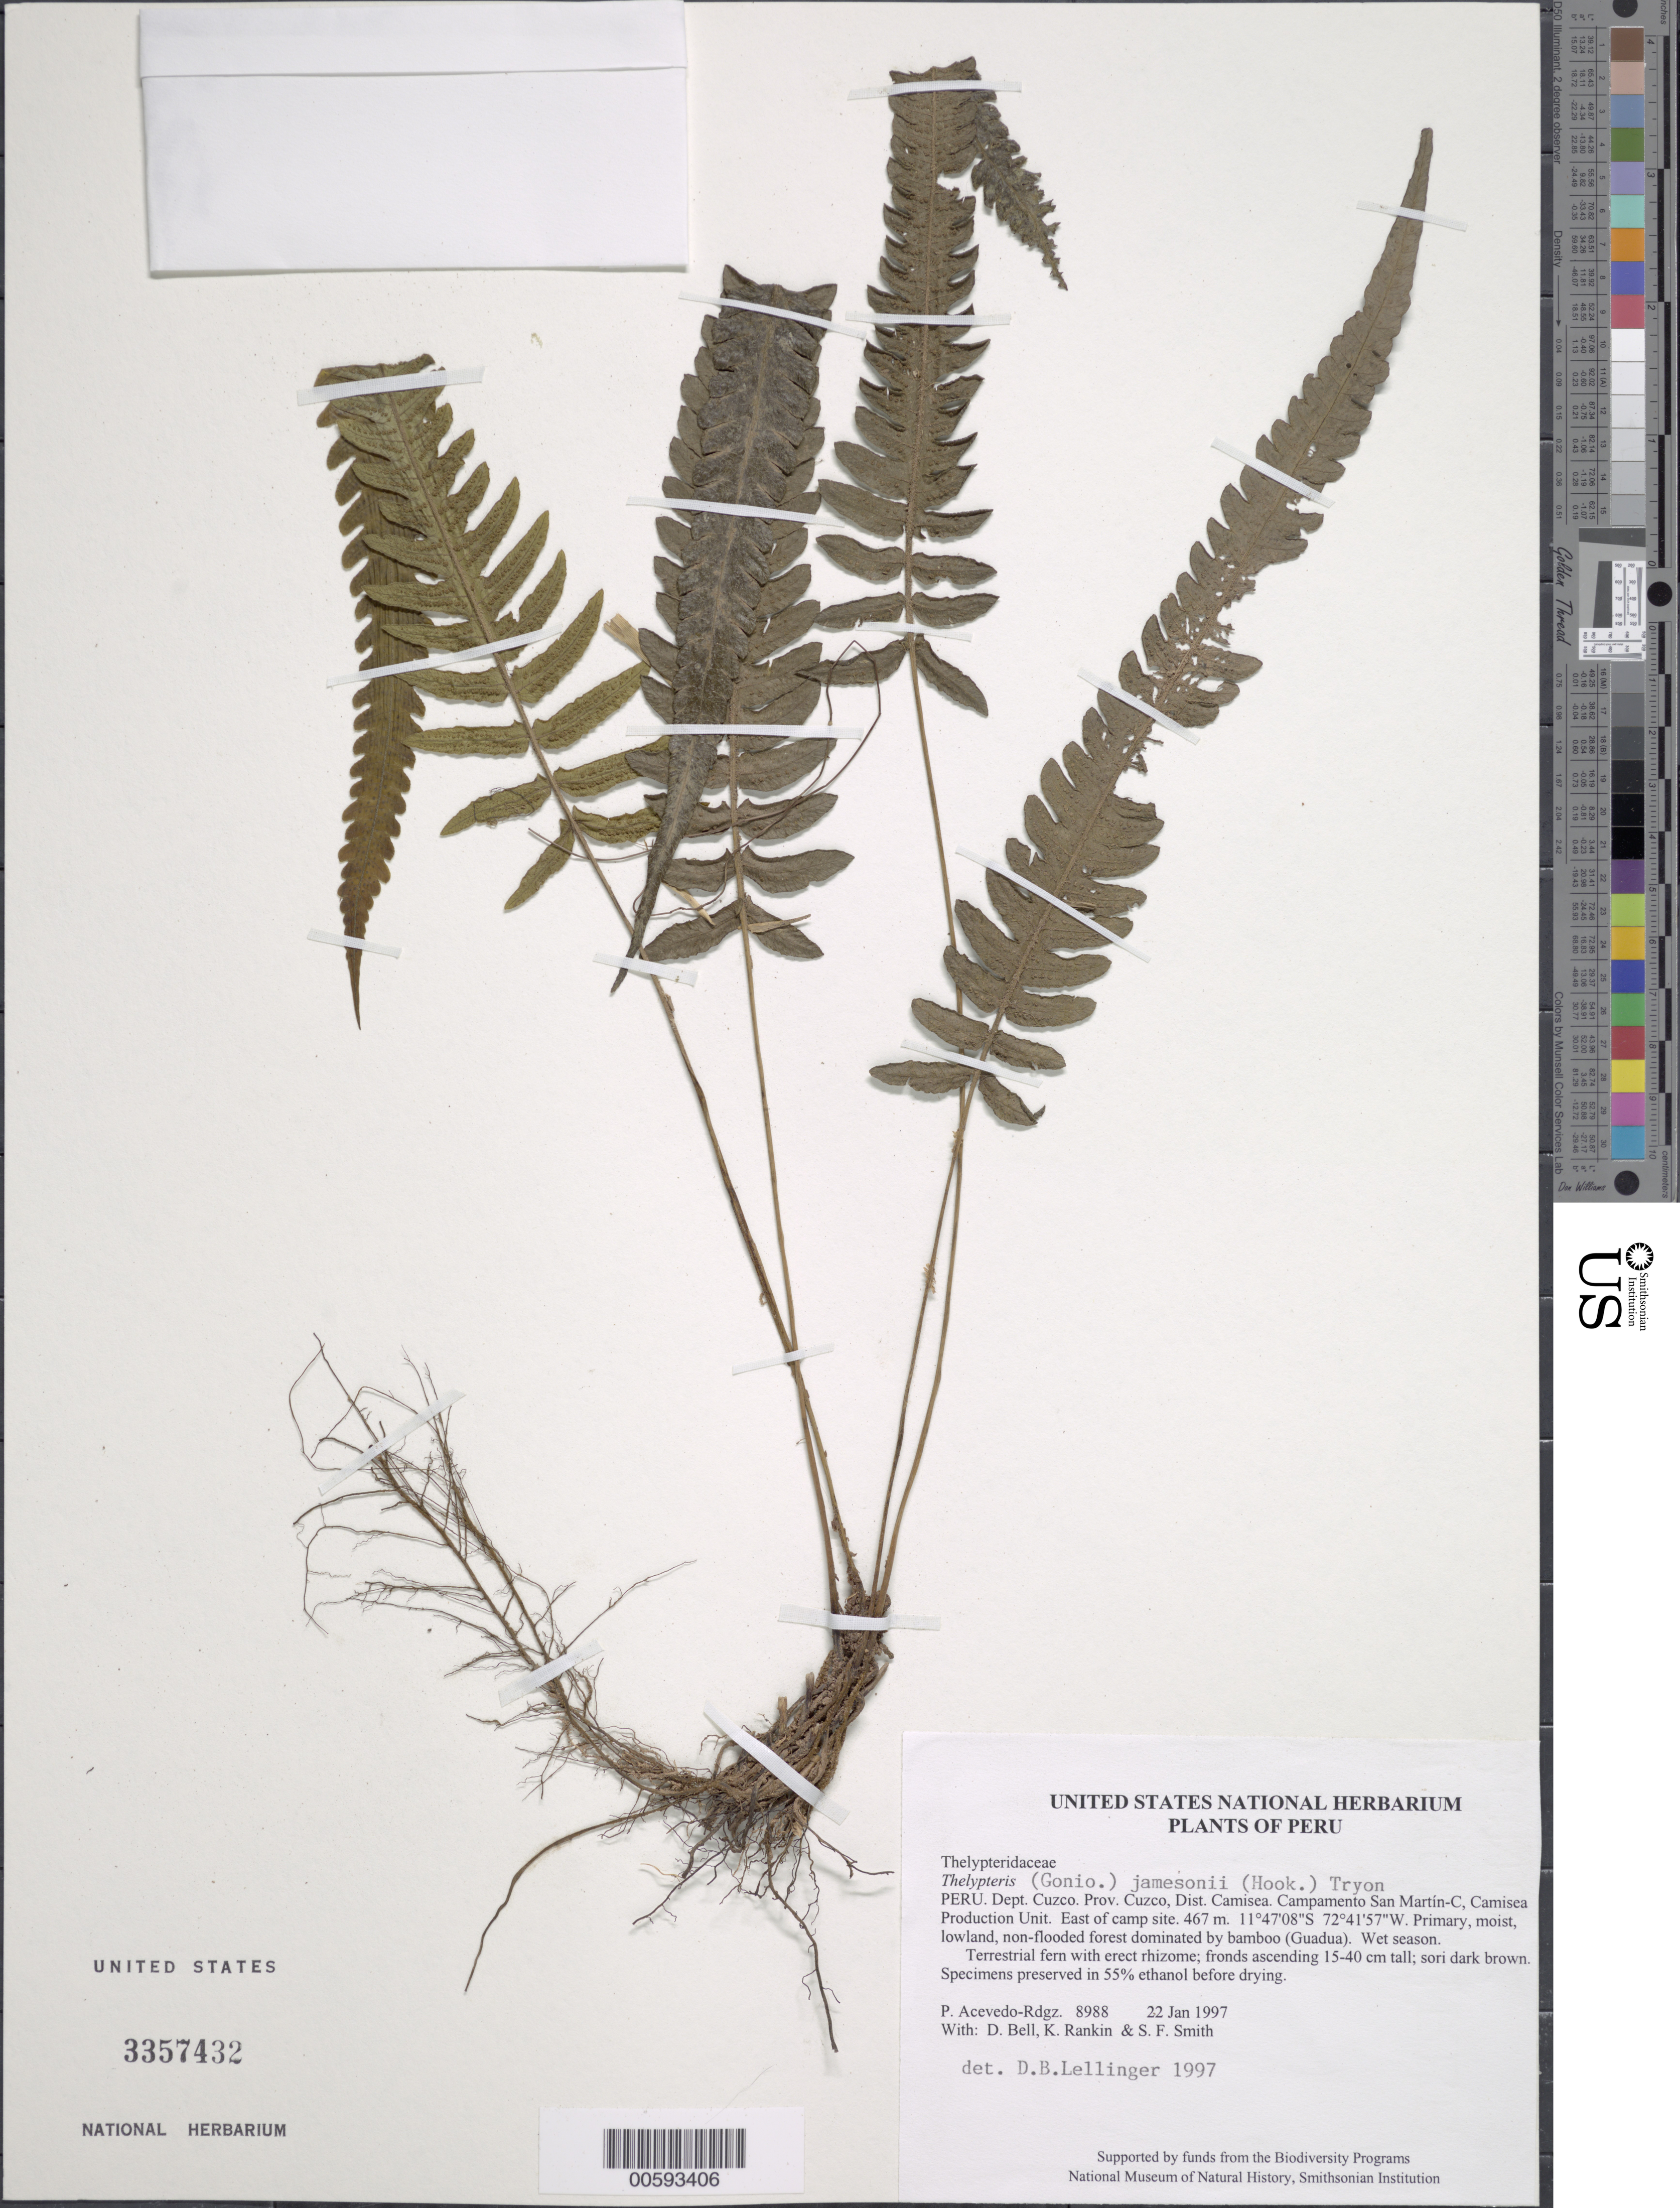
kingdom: Plantae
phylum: Tracheophyta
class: Polypodiopsida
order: Polypodiales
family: Thelypteridaceae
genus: Goniopteris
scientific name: Goniopteris jamesonii (Hook. f.) comb. nov., ined 2015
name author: (Hook. f.)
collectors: P. Acevedo-Rodr., D. A. Bell, K. B. Rankin & S.F. Smith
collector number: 8988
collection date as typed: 22 Jan 1997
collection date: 1997-01-22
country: Peru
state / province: Cusco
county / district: Cusco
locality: Districto Camisea, Campamento San Martín-C, Camisea Production Unit. East of camp site.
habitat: Primary, moist, lowland, non-flooded forest dominated by bamboo (Guadua). Wet season.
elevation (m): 467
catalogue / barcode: US 3357432